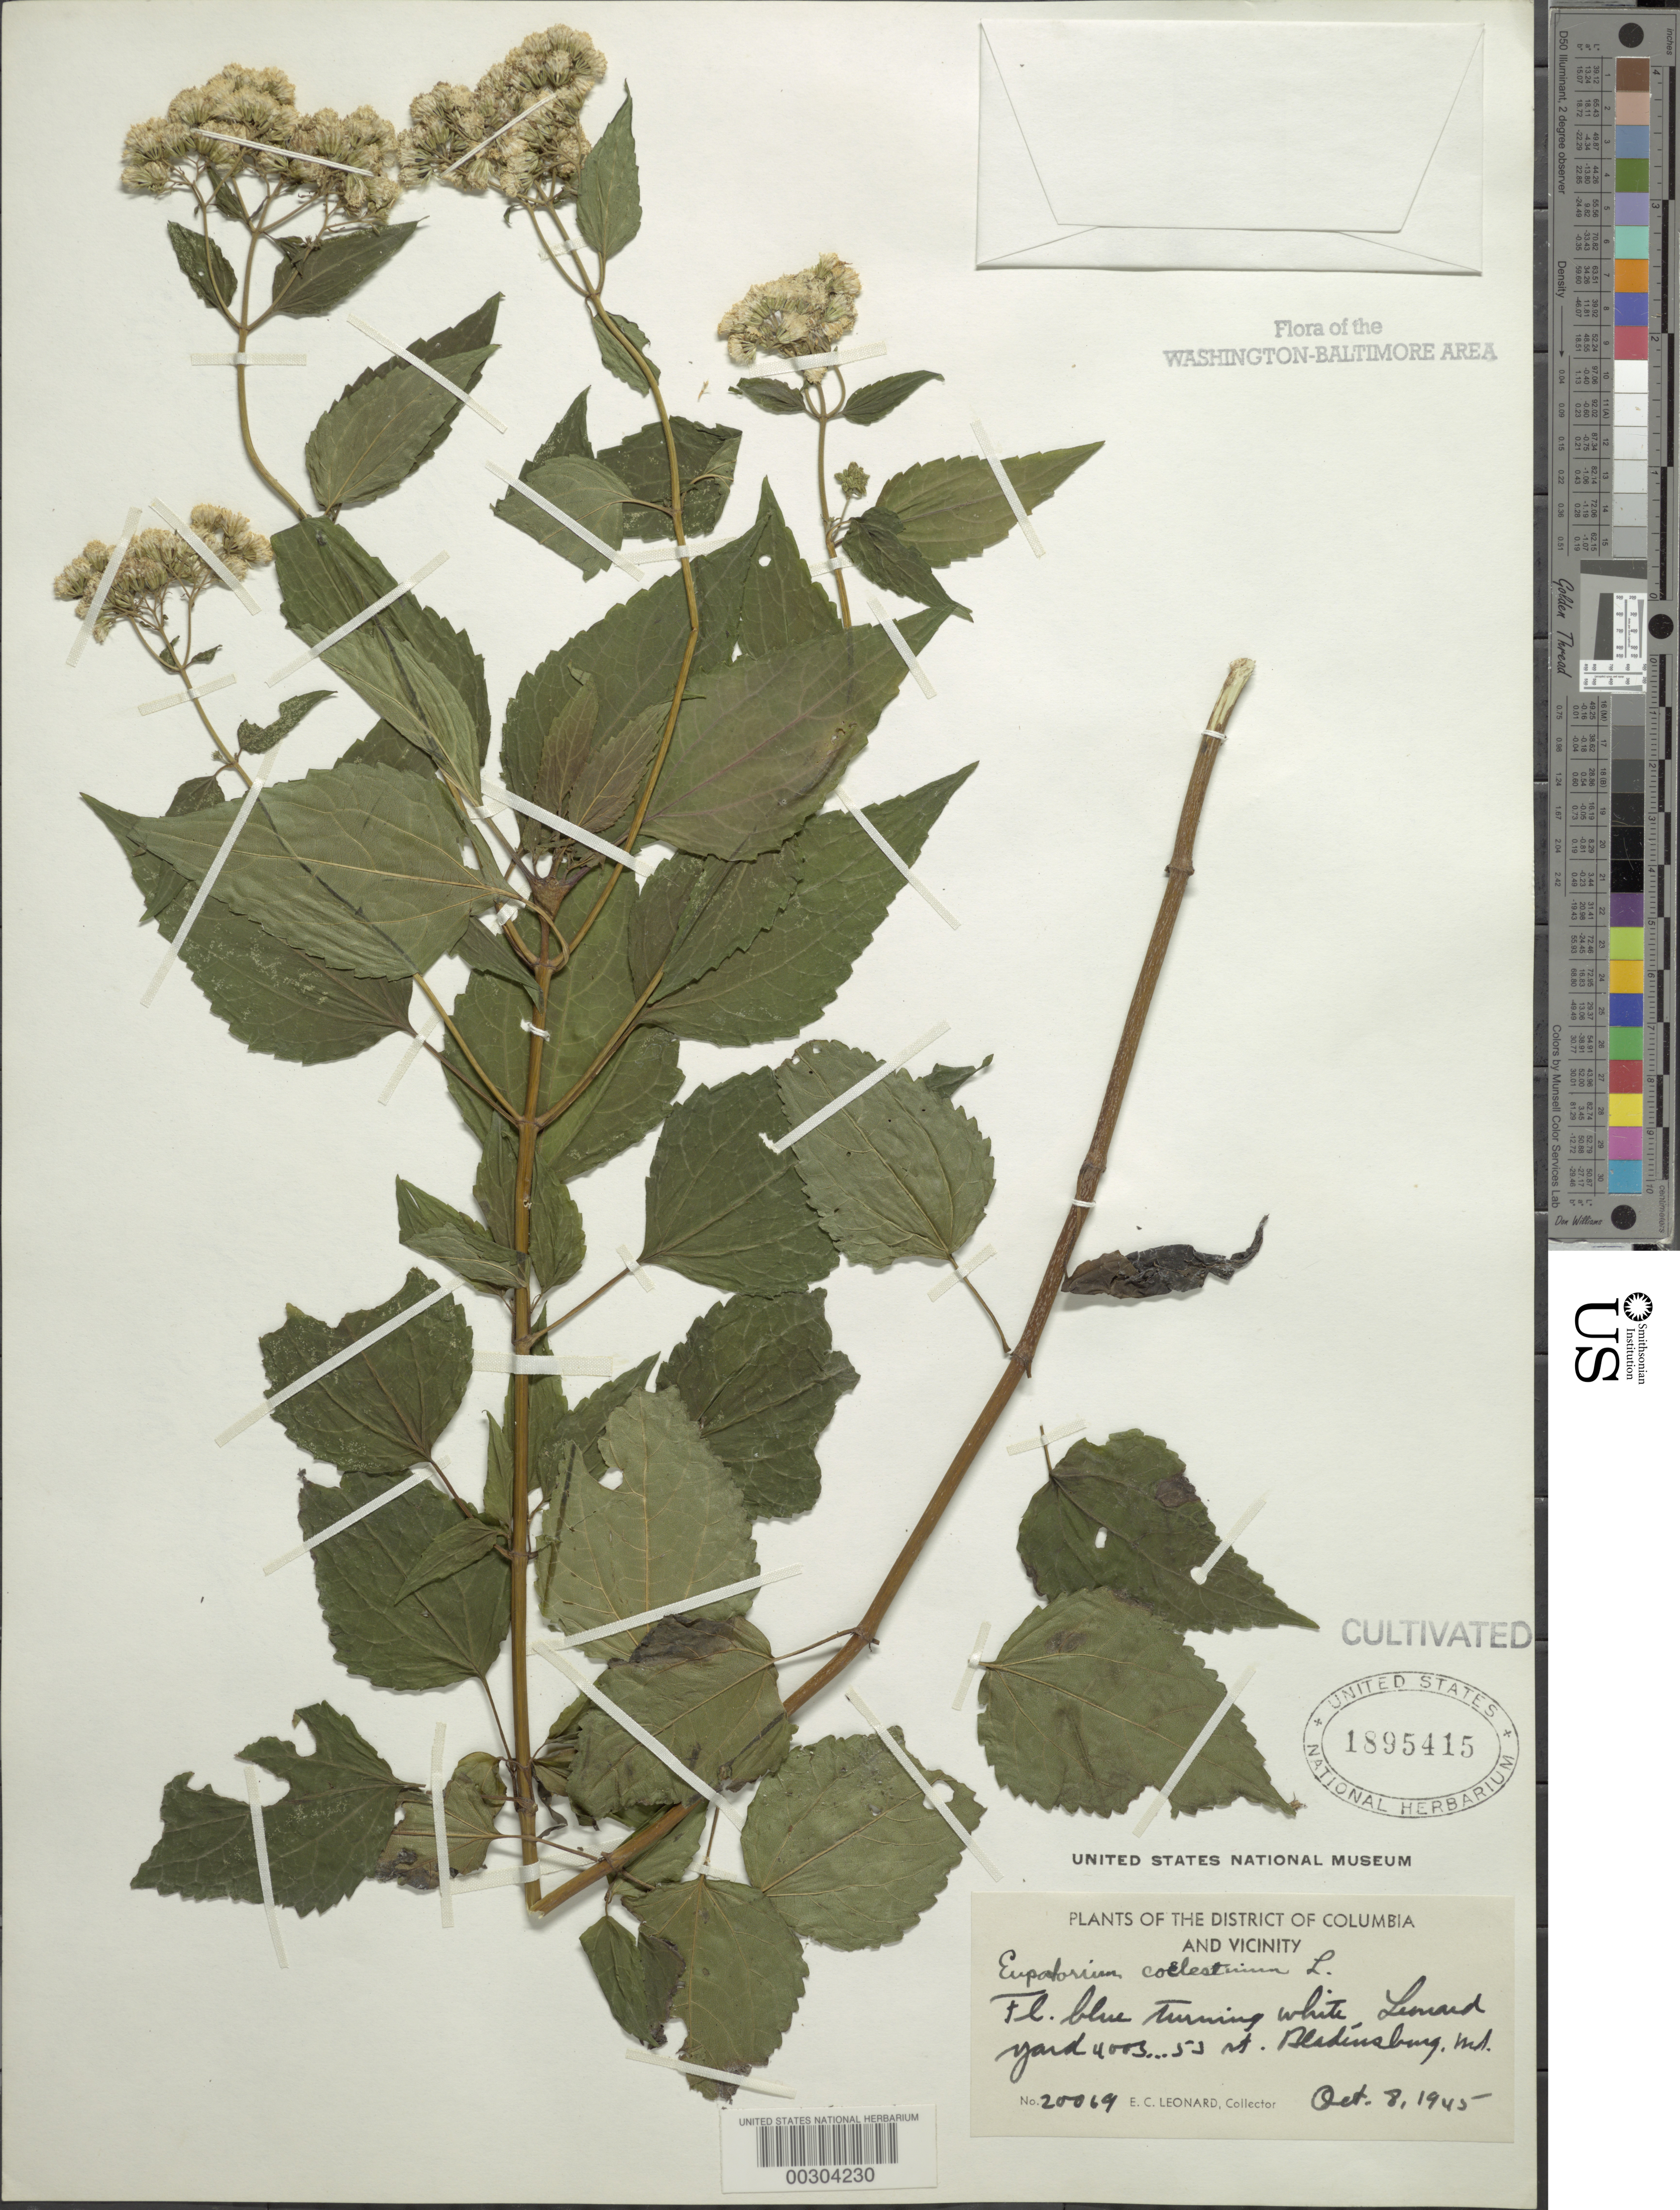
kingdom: Plantae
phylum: Tracheophyta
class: Magnoliopsida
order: Asterales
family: Asteraceae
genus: Conoclinium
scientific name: Conoclinium coelestinum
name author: (L.) DC.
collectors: E. C. Leonard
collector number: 20069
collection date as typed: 08 Oct 1945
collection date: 1945-10-08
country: United States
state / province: Maryland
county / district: Prince George's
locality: Bladensburg, 4003 53 St, Leonard's yard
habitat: Yard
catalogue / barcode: US 1895415